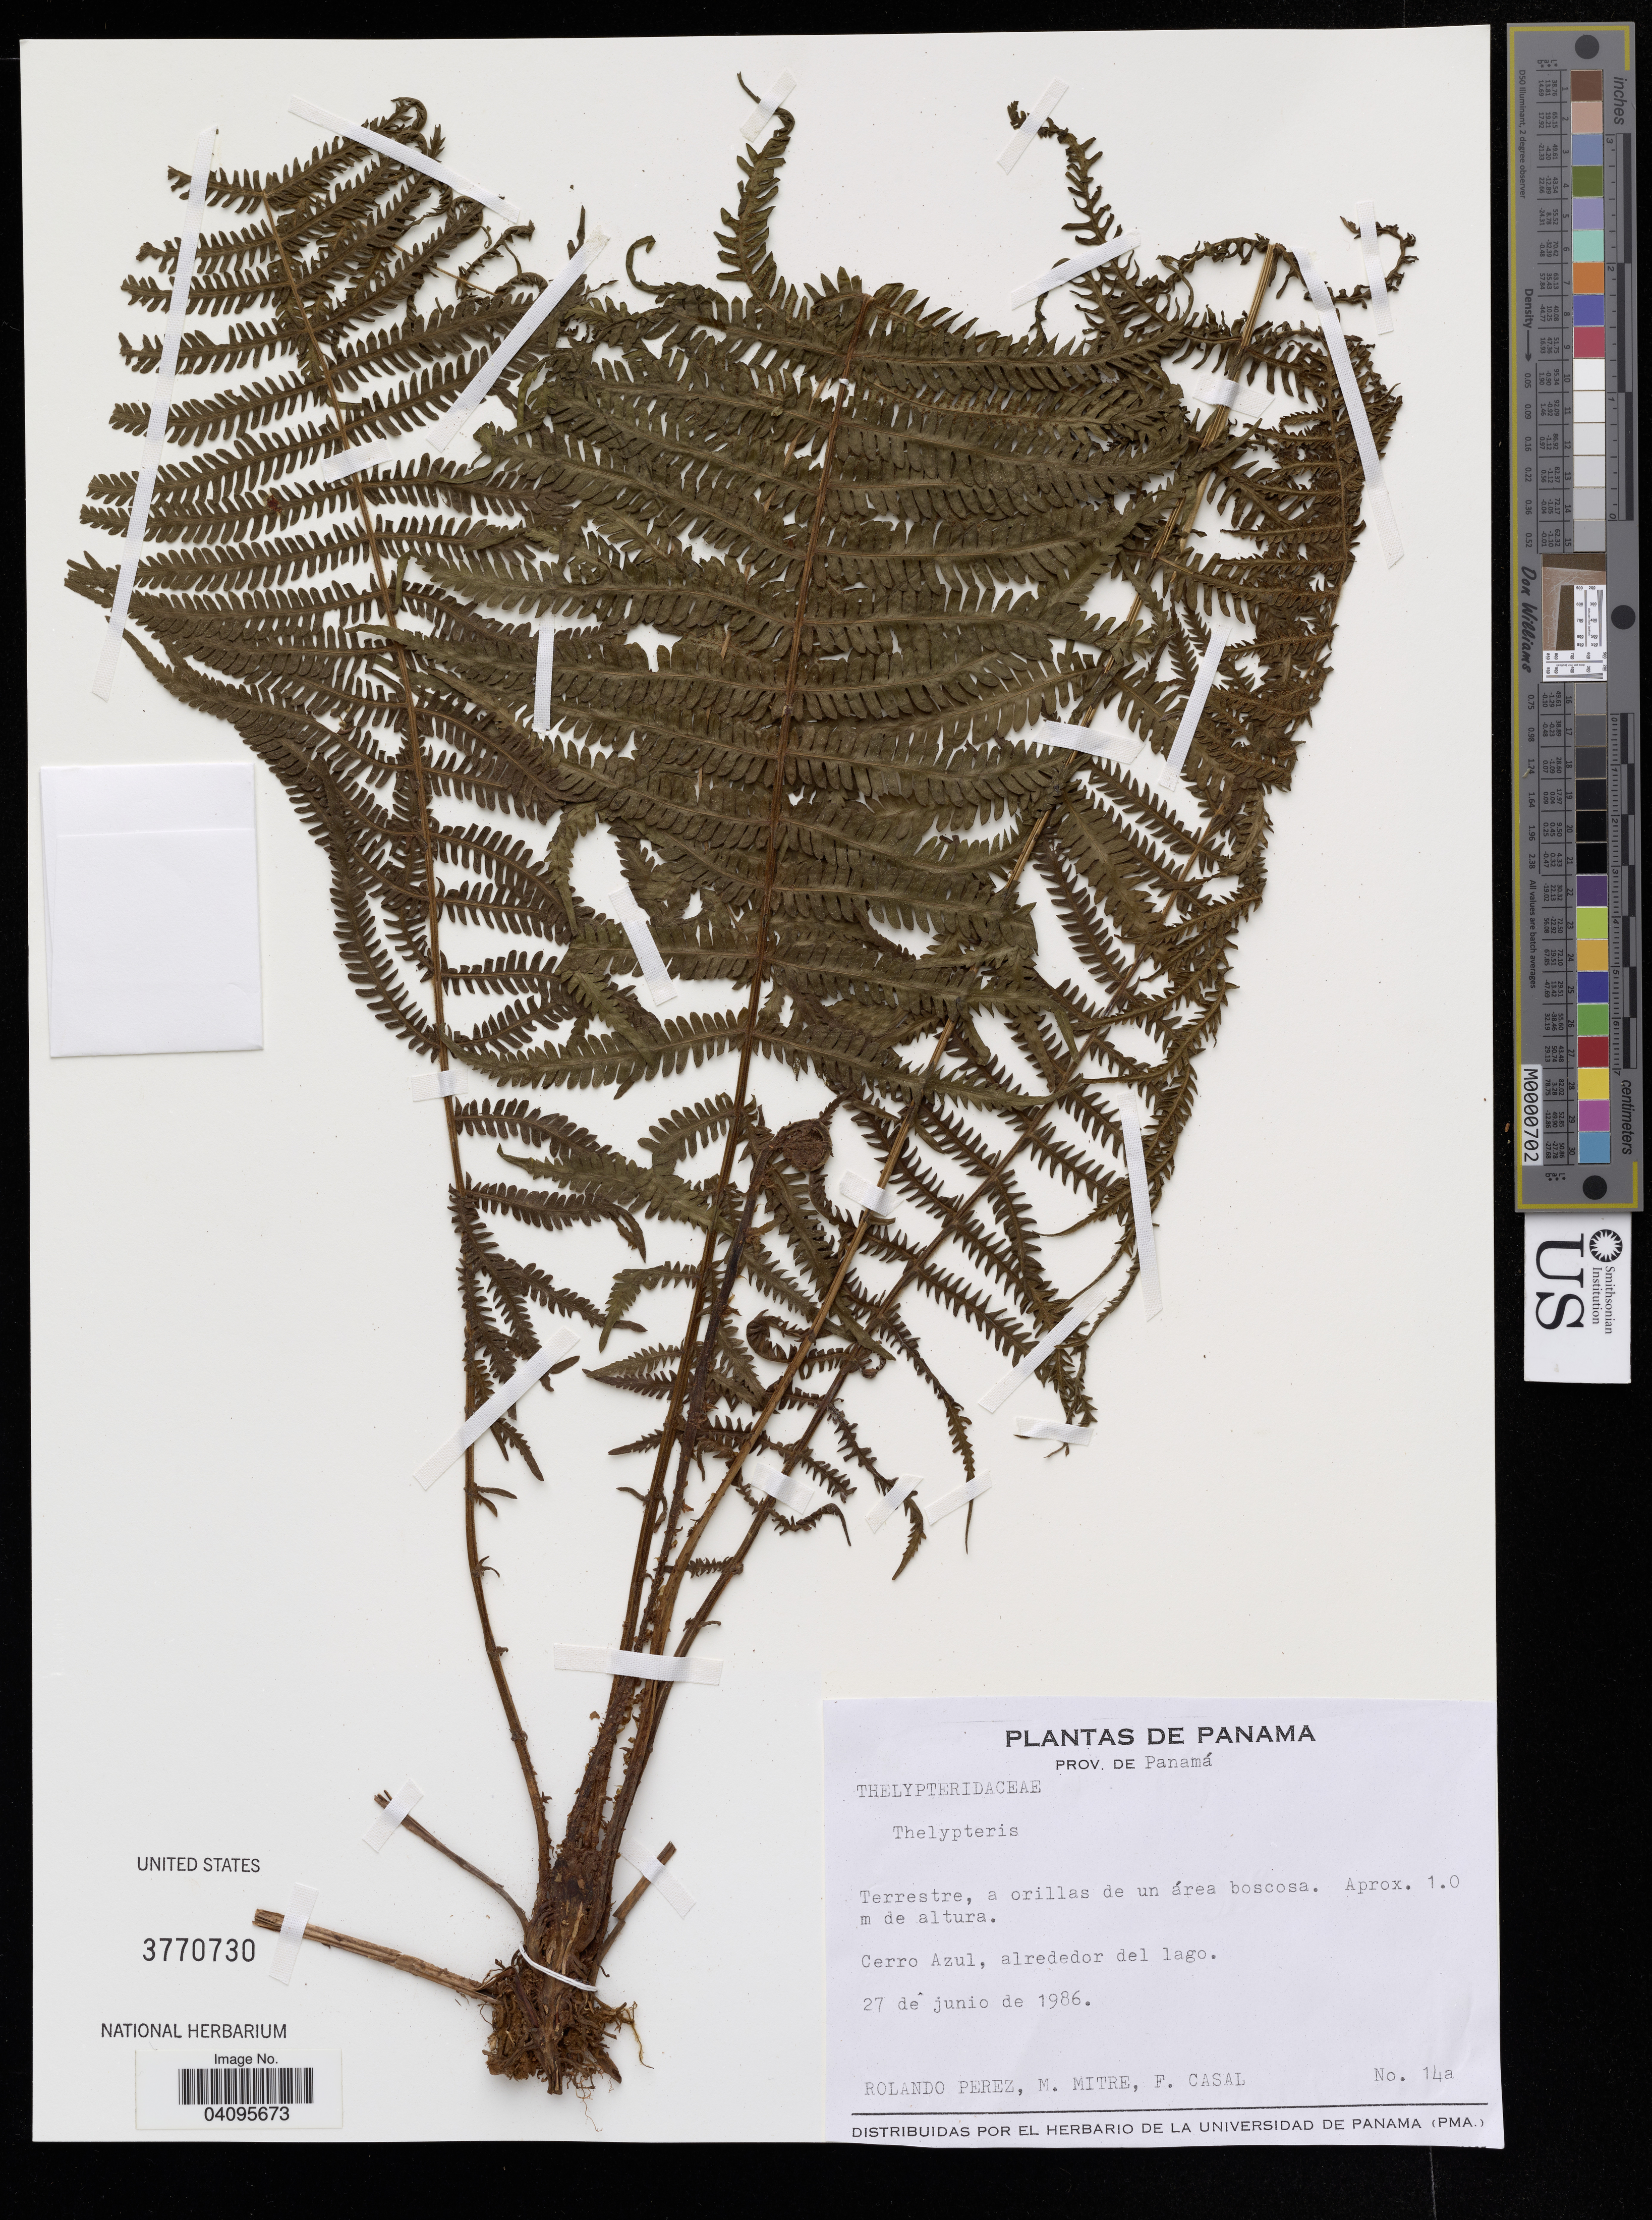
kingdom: Plantae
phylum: Tracheophyta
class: Polypodiopsida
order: Polypodiales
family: Thelypteridaceae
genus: Thelypteris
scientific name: Thelypteris (Meniscium) sp.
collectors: R. Perez, M. Mitre & F. Casal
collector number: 14a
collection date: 1986-06-27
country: Panama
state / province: Panamá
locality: Cerro Azul, alrededor del lago.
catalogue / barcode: US 3770730